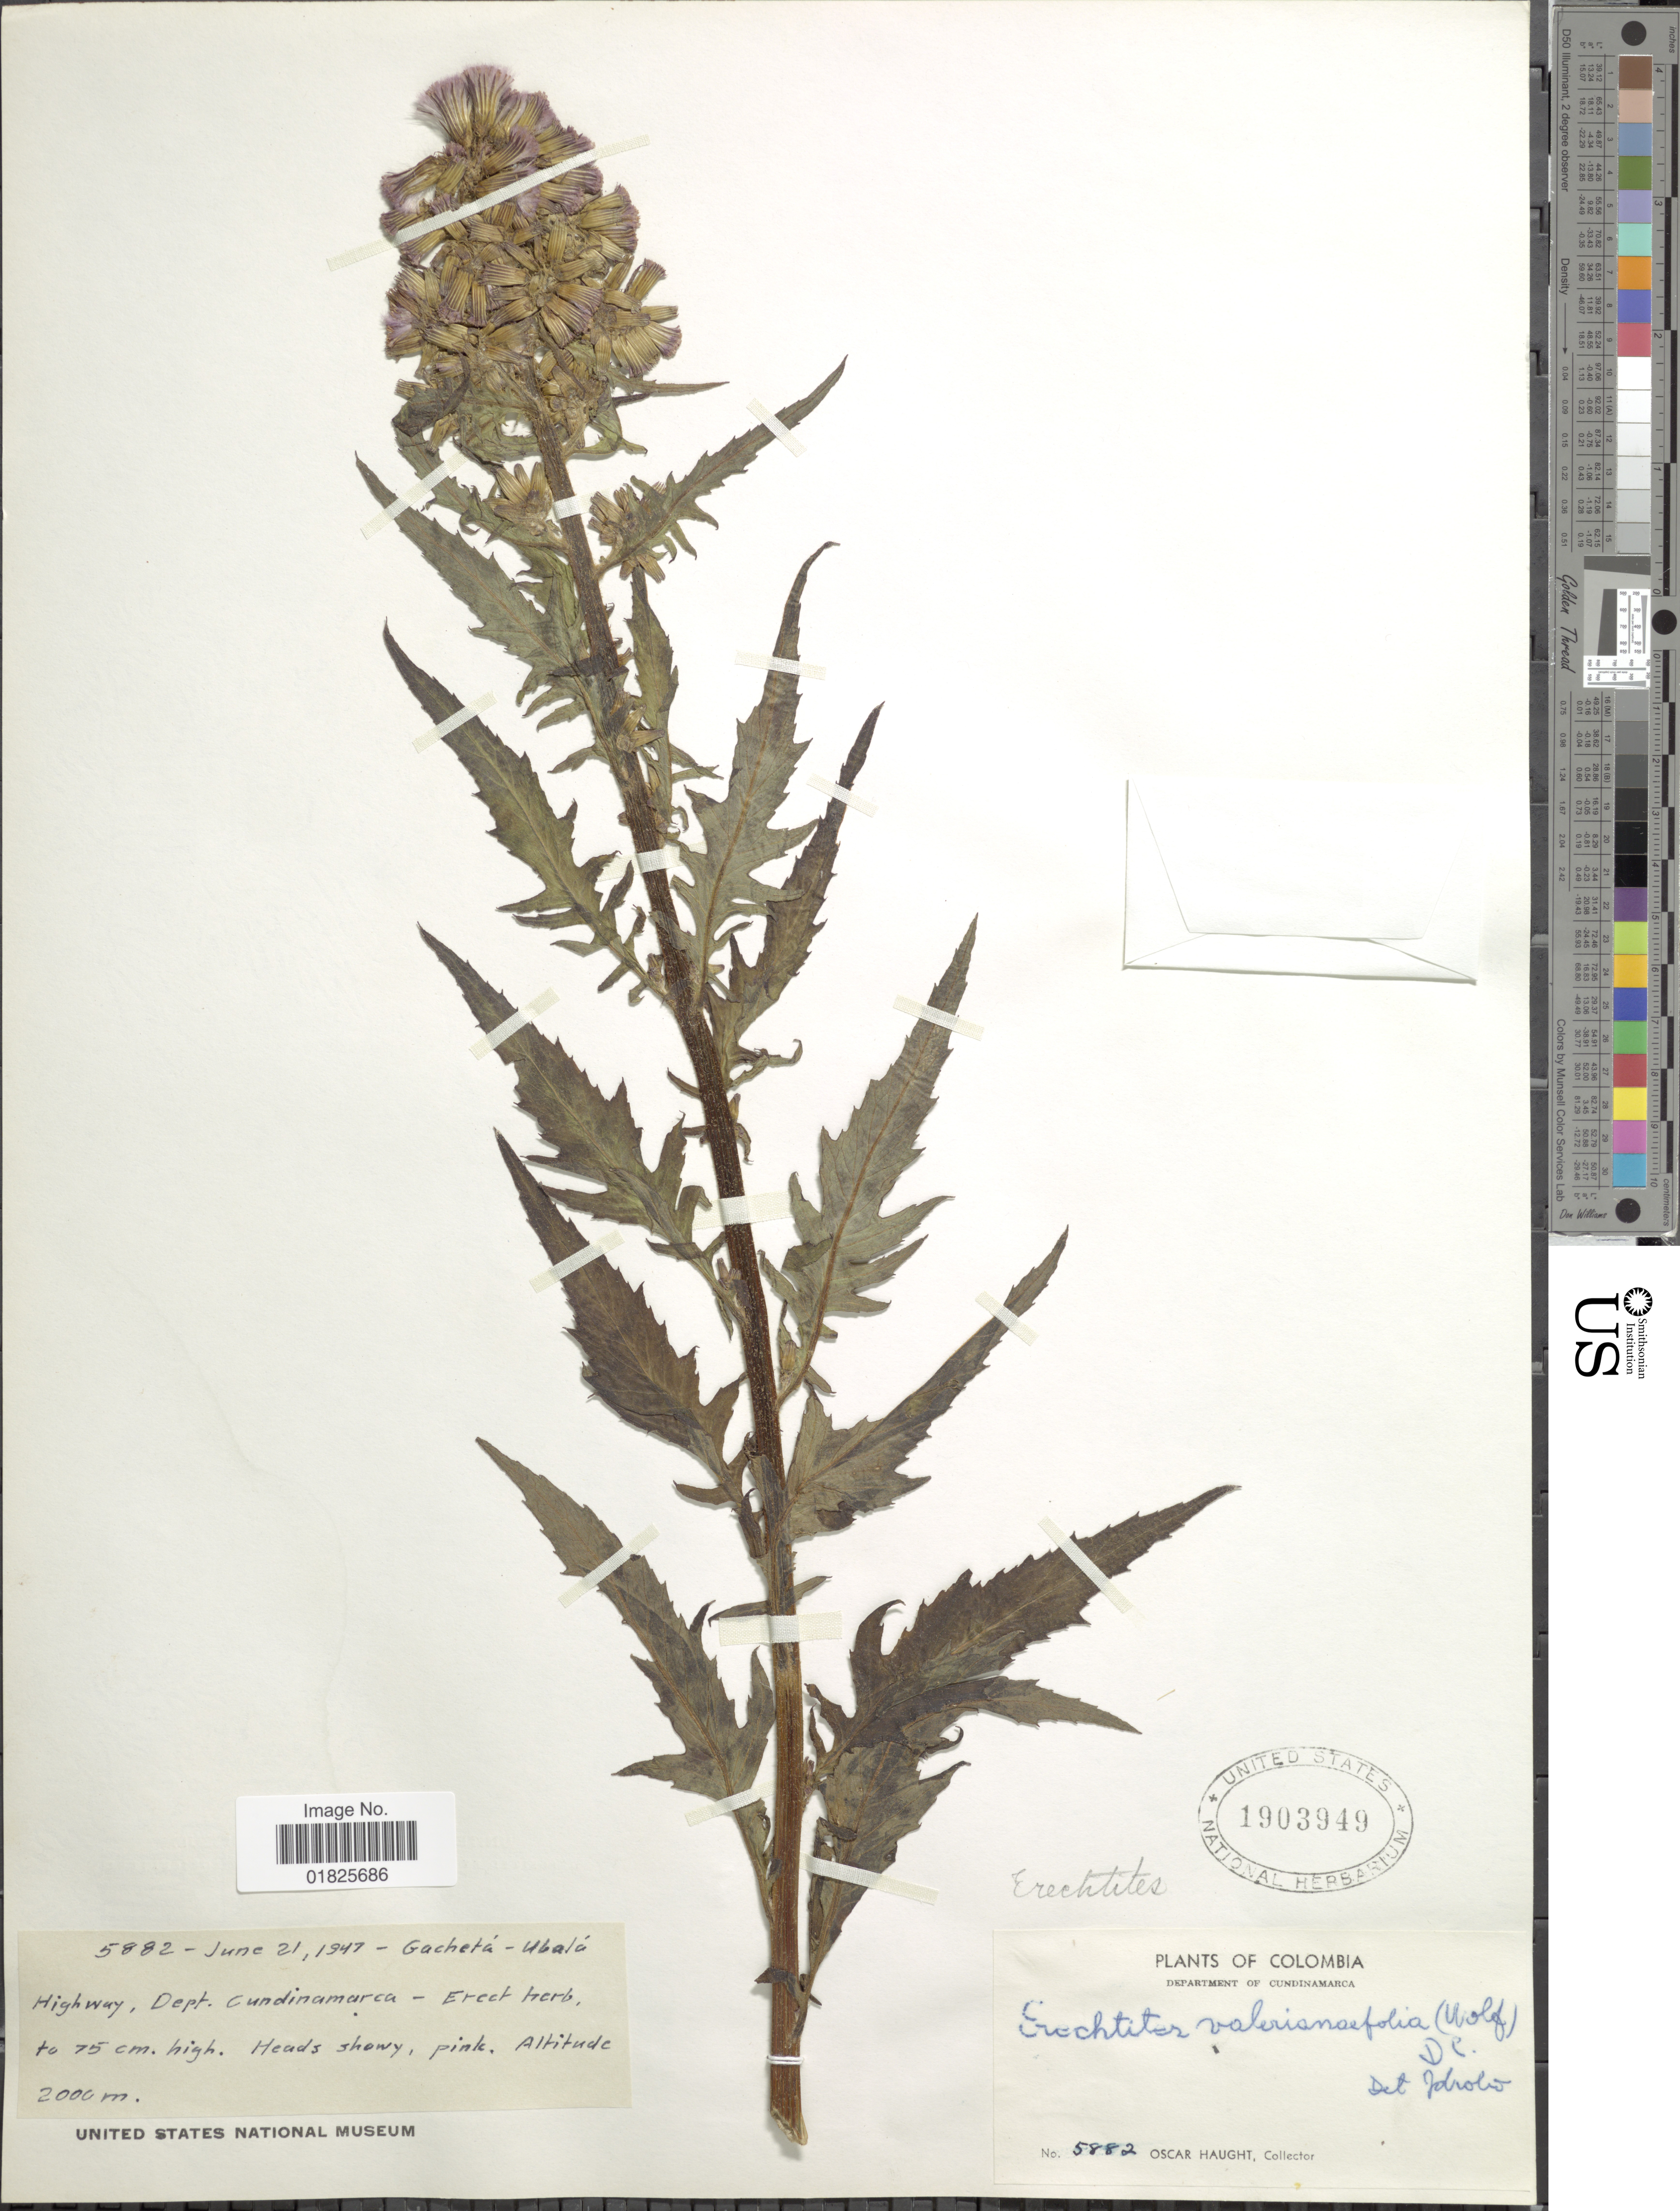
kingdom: Plantae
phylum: Tracheophyta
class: Magnoliopsida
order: Asterales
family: Asteraceae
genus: Erechtites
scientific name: Erechtites valerianifolius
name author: (Link ex Spreng.) DC.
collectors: O. L. Haught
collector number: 5882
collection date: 1947-06-21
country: Colombia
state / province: Cundinamarca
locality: Highway-Gacheta-Ubala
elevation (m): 2000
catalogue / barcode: US 1903949